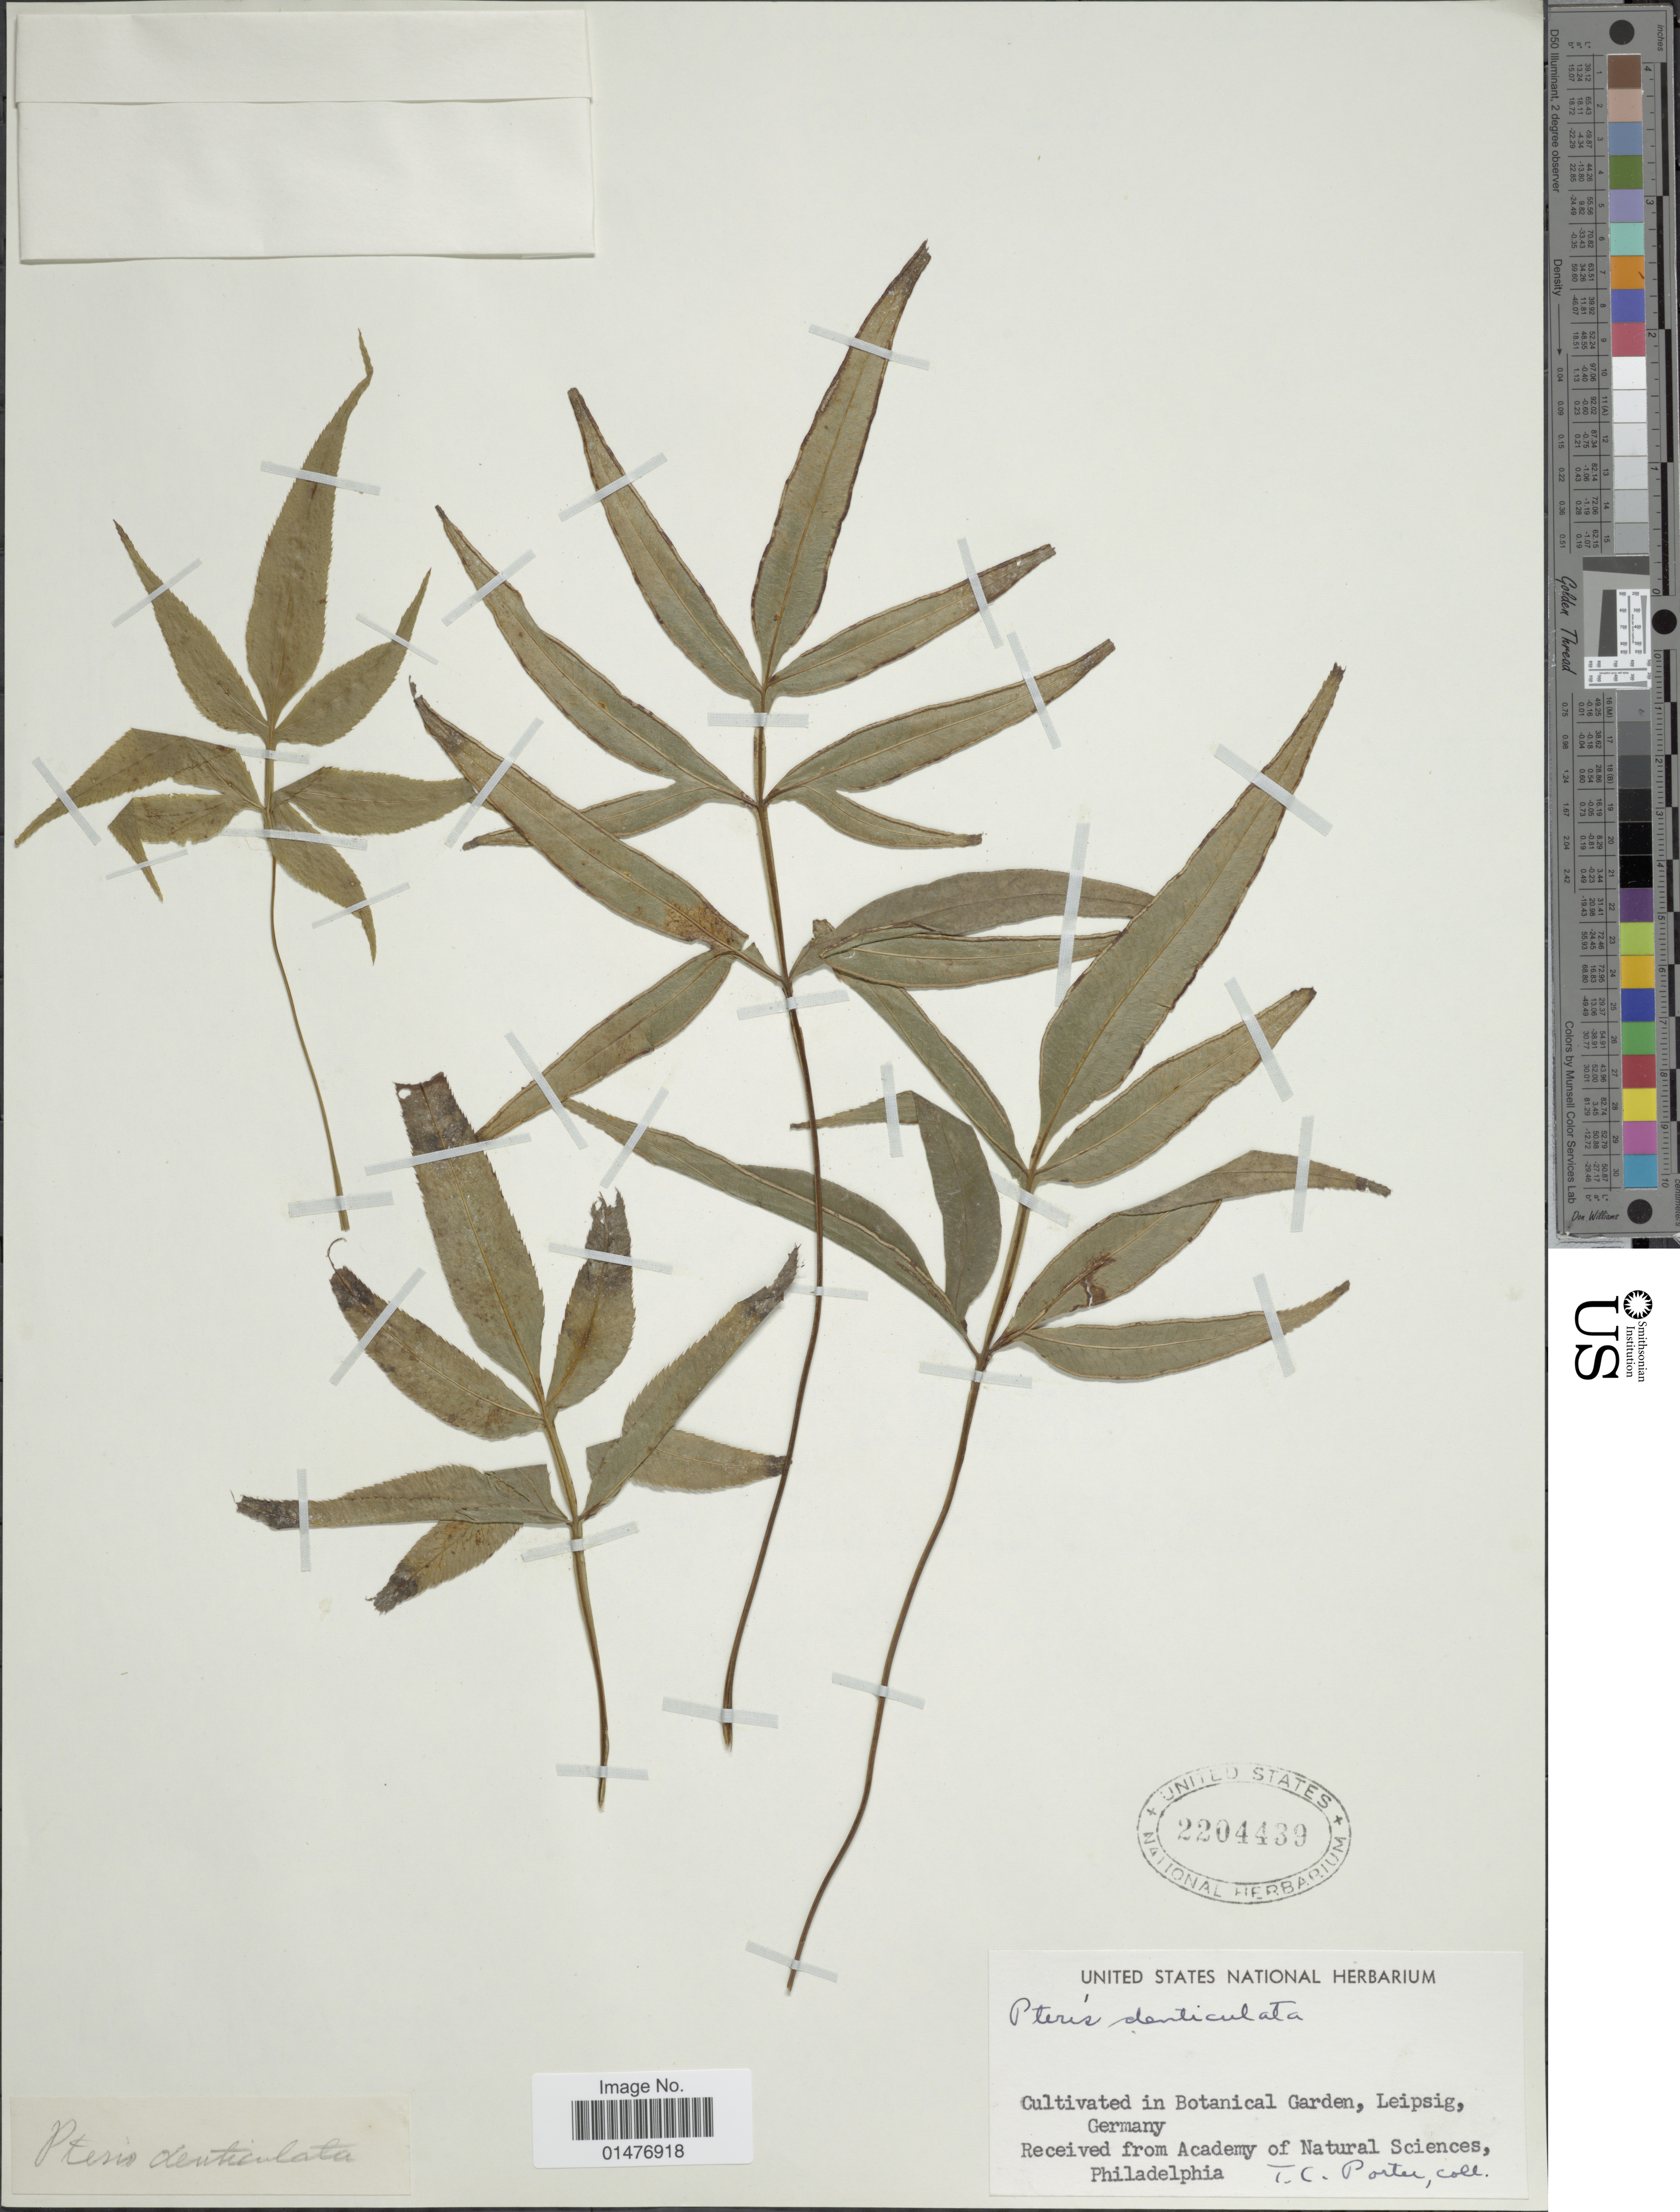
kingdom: Plantae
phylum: Tracheophyta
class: Polypodiopsida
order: Polypodiales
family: Pteridaceae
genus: Pteris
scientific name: Pteris denticulata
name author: Sw.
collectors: T. C. Porter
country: Germany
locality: In Botanical Garden, Leipsig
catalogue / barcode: US 2204439